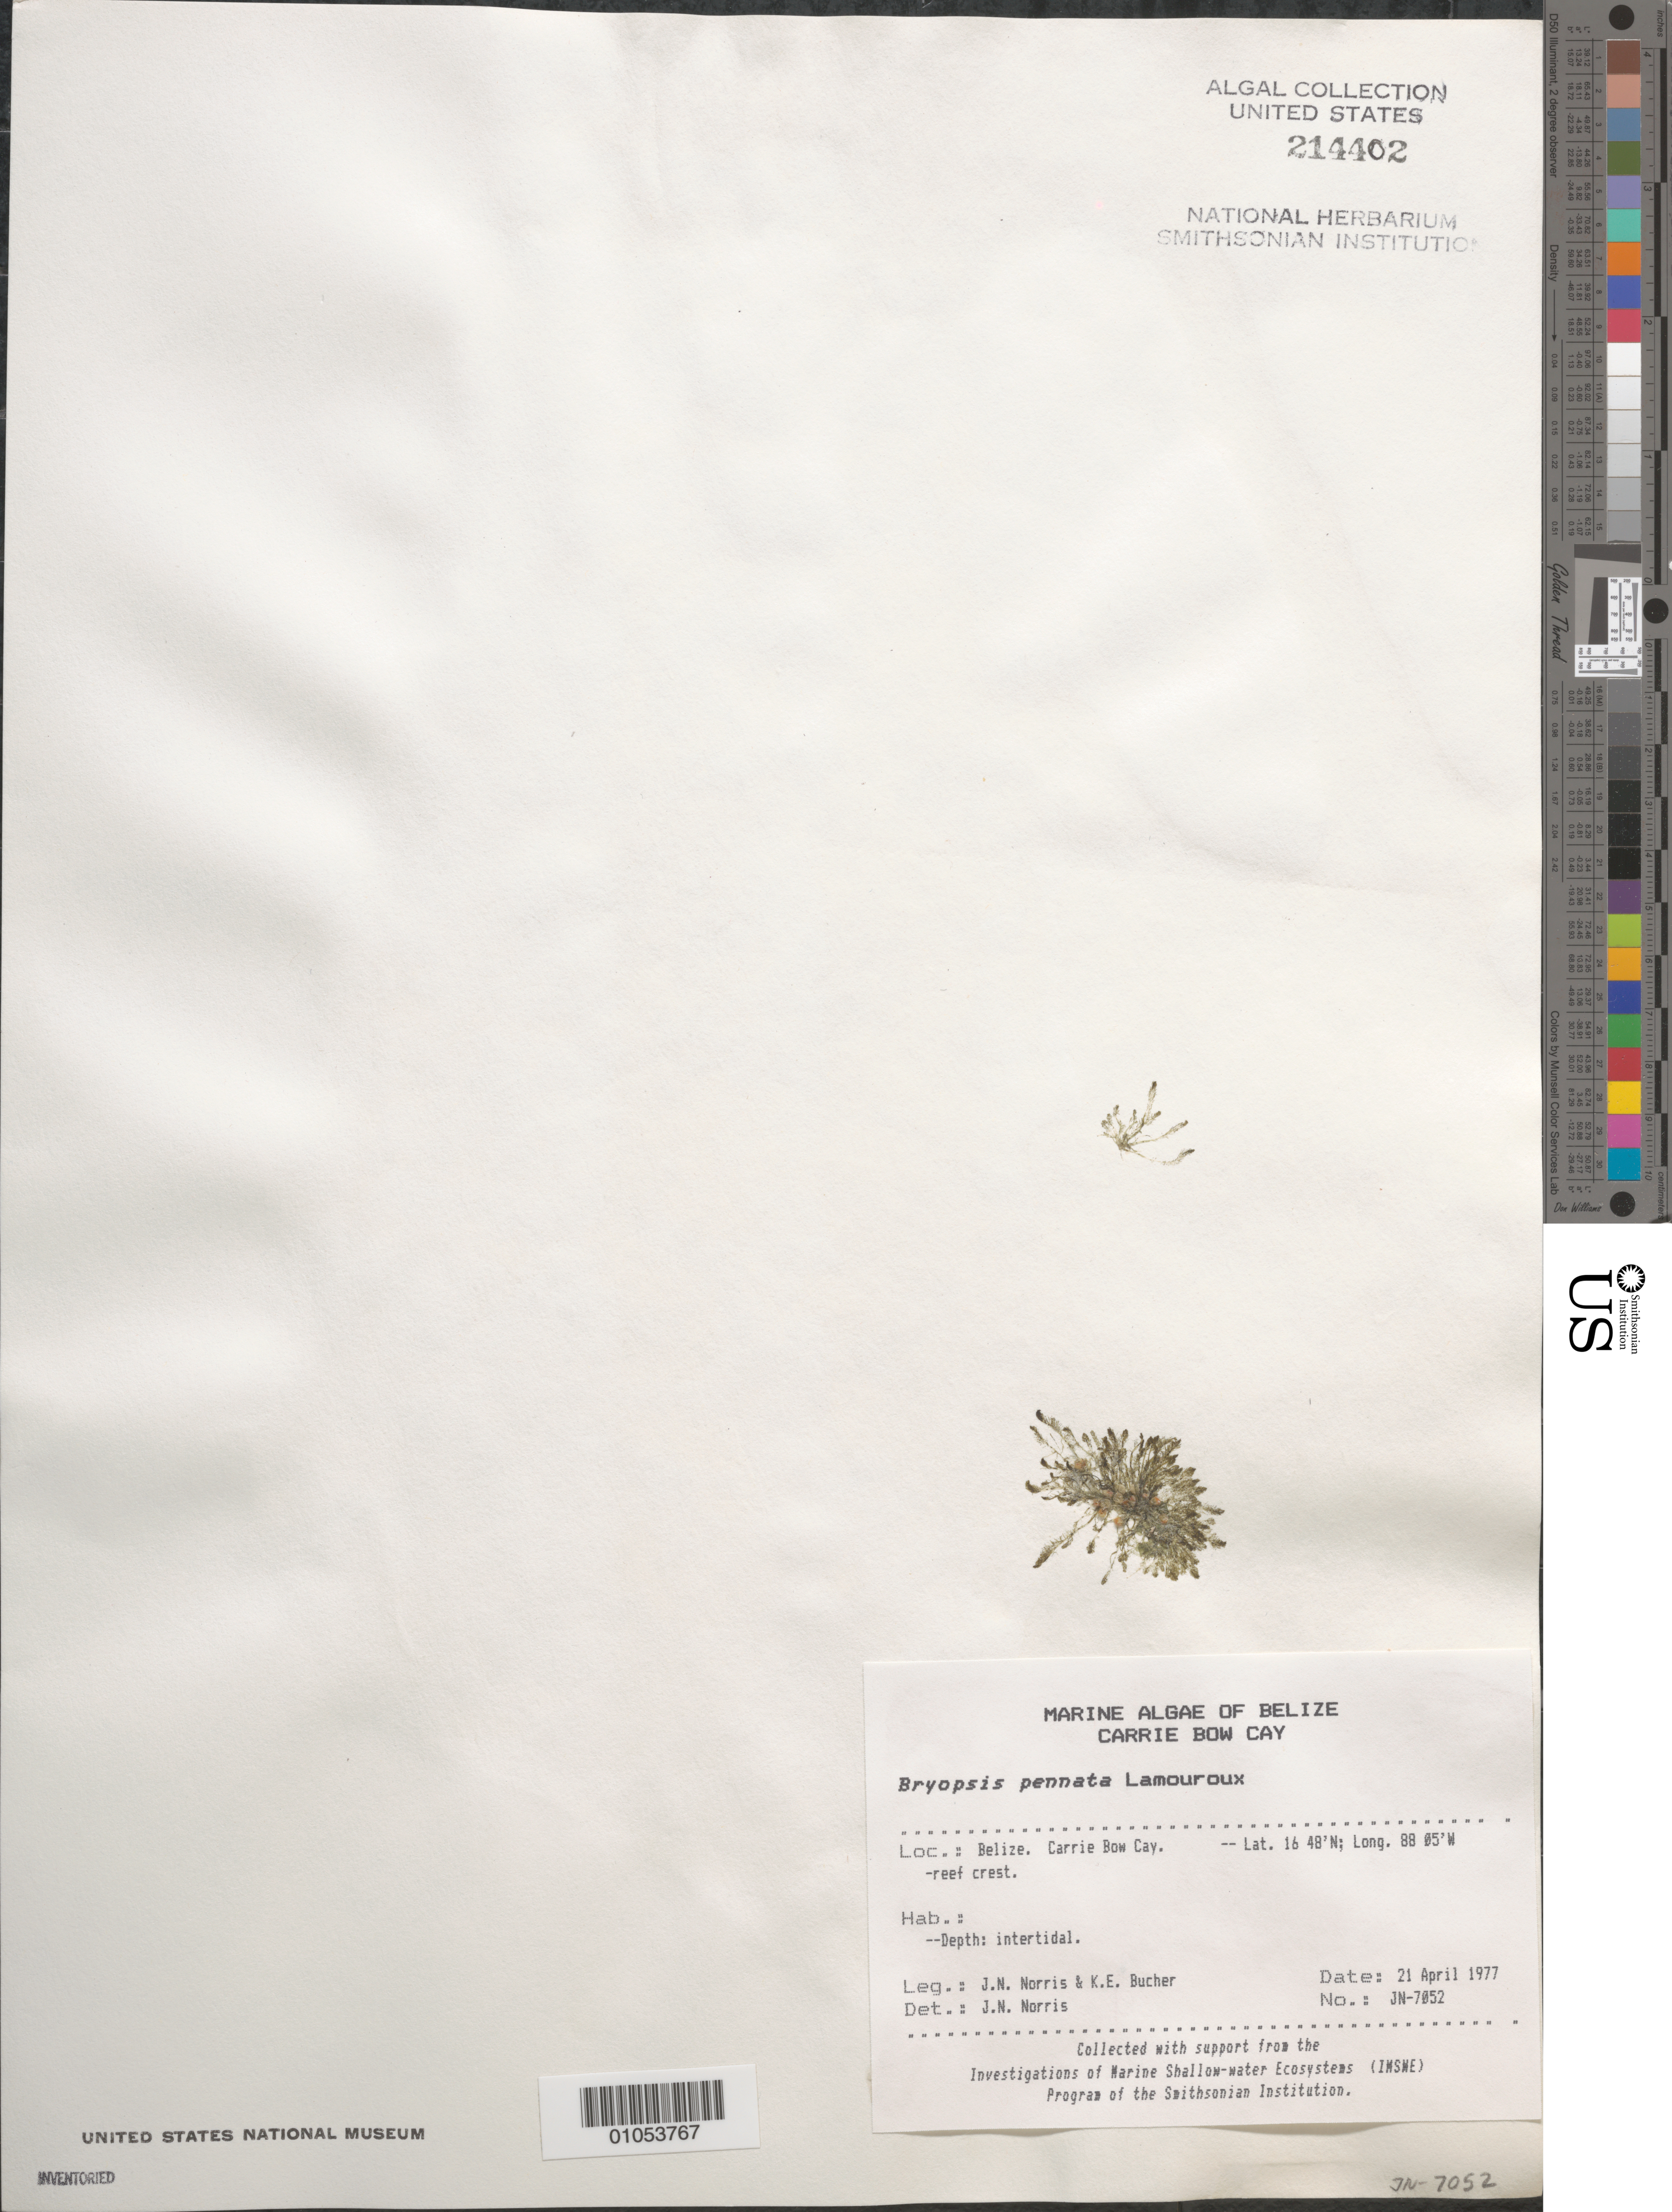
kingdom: Plantae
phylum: Chlorophyta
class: Ulvophyceae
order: Bryopsidales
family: Bryopsidaceae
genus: Bryopsis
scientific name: Bryopsis pennata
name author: J.V.Lamouroux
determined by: Norris, James N.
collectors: J. N. Norris & K. E. Bucher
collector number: JN-7052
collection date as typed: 21 Apr 1977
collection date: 1977-04-21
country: Belize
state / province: Stann Creek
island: Carrie Bow Cay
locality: Reef crest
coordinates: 16 48'N, 88 05'W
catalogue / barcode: US 214402